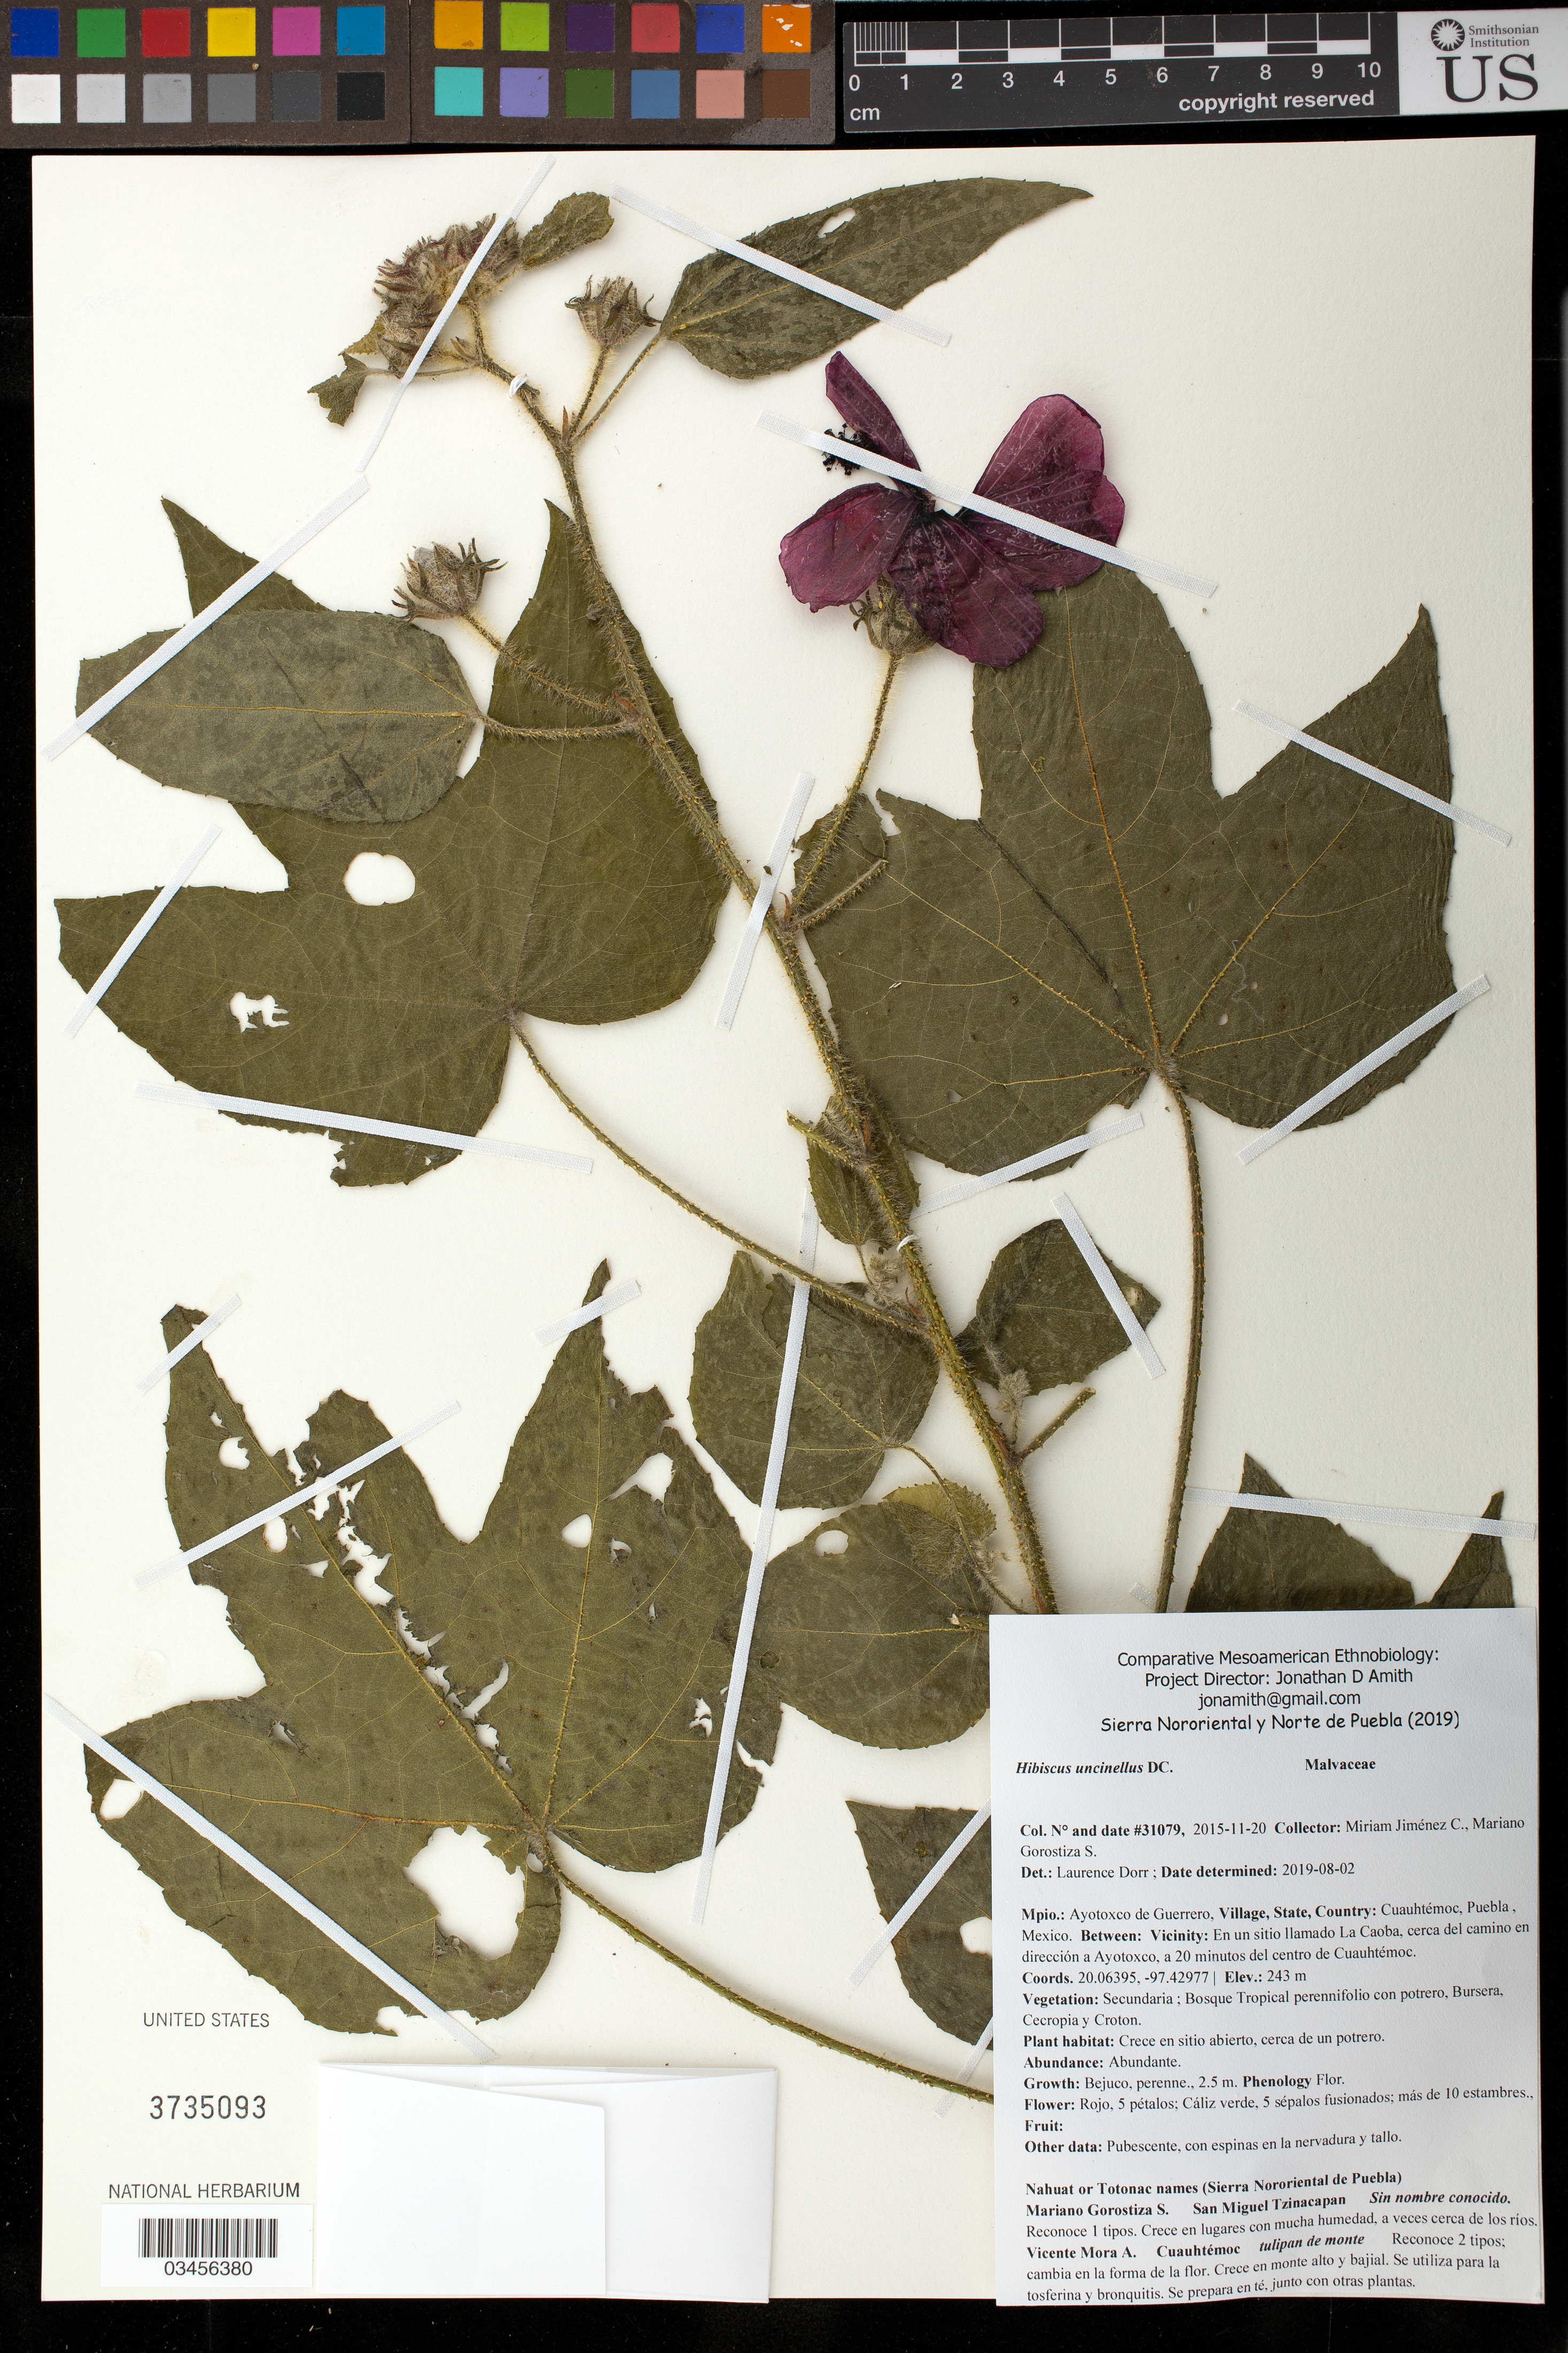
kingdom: Plantae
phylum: Tracheophyta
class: Magnoliopsida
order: Malvales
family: Malvaceae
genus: Sabdariffa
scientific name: Sabdariffa uncinella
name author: (DC.) M.M. Hanes & R.L. Barrett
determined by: Dorr, Laurence J., Curator (BOT), Smithsonian Institution - National Museum of Natural History (UNITED STATES)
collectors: M. Jiménez Chimil & M. Gorostiza S.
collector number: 31079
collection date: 2015-11-20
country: México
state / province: Puebla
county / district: Ayotoxco de Guerrero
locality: PUEBLO: Cuauhtémoc; LOCALIDAD EXACTA: En un sitio llamado La Caoba, cerca del camino en dirección a Ayotoxco, a 20 minutos del centro de Cuauhtémoc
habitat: Bosque tropical perennifolio con potrero, Bursera, Cecropia y Croton | En sitio abierto, cerca de un potrero.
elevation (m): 243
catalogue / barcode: US 3735093